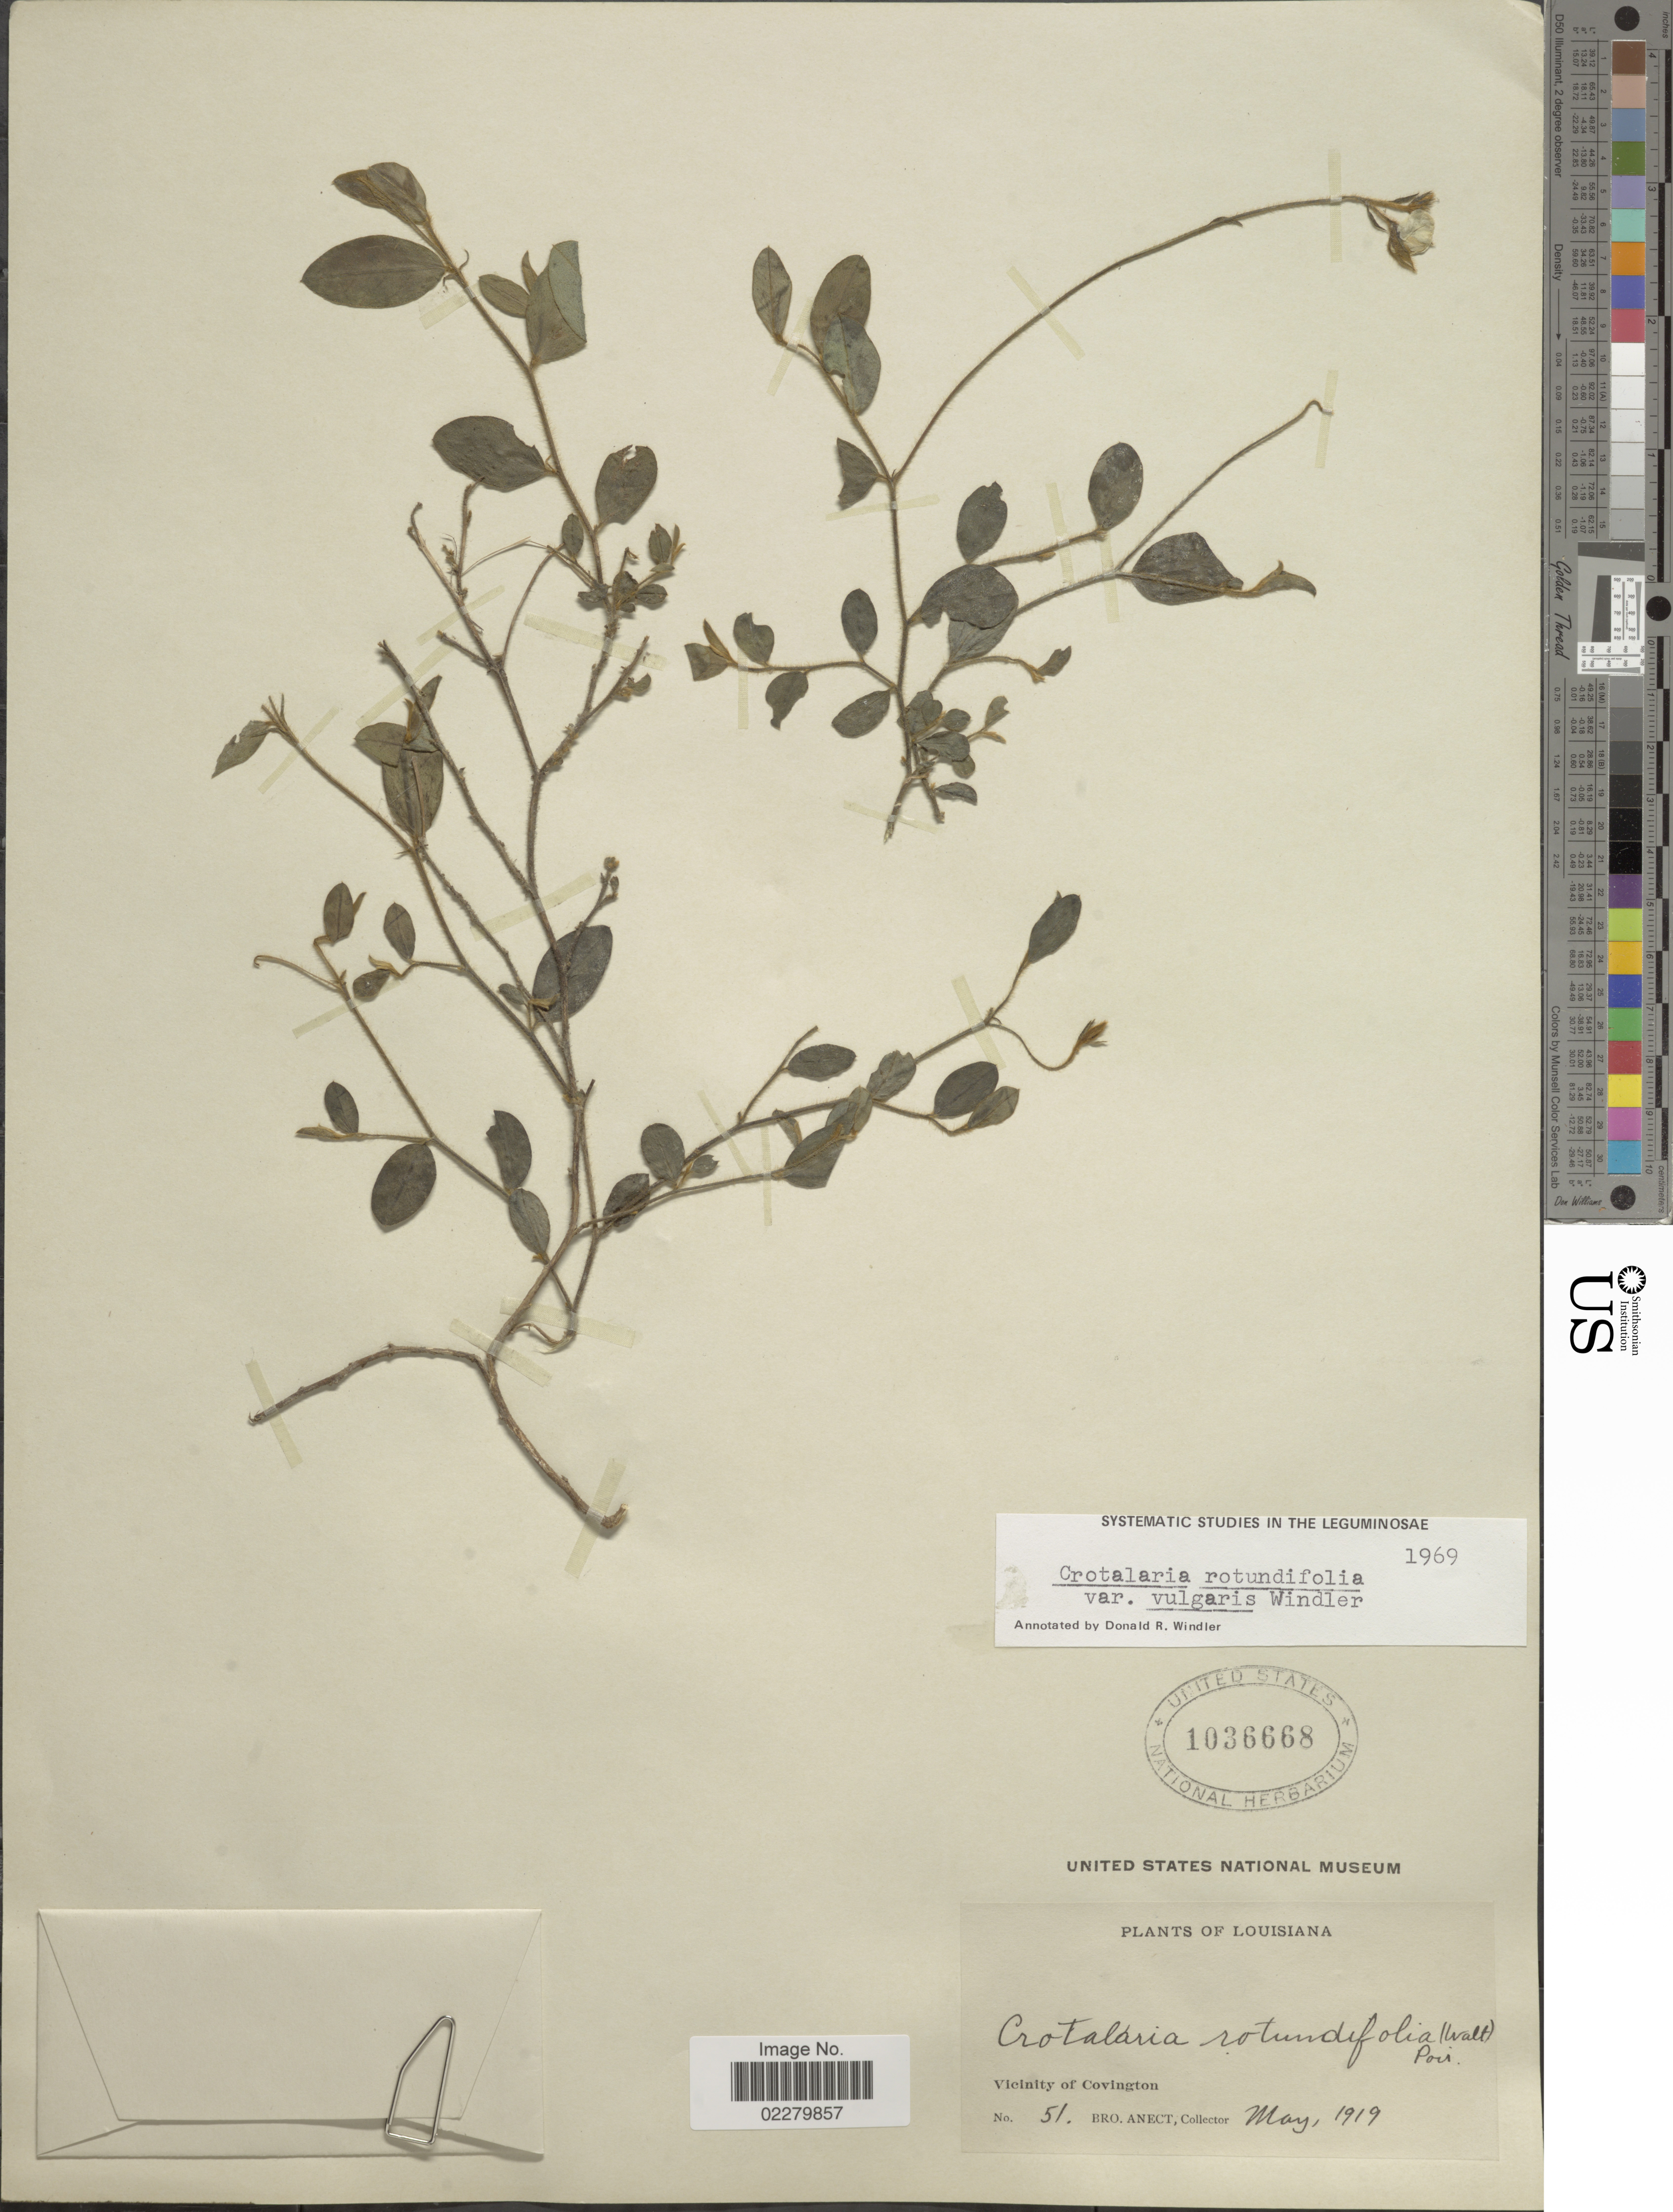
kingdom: Plantae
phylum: Tracheophyta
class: Magnoliopsida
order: Fabales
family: Fabaceae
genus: Crotalaria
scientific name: Crotalaria rotundifolia var. vulgaris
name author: Windler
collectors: B. Anect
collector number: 51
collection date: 1919-05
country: United States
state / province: Louisiana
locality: Vicinity of Covington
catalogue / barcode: US 1036668